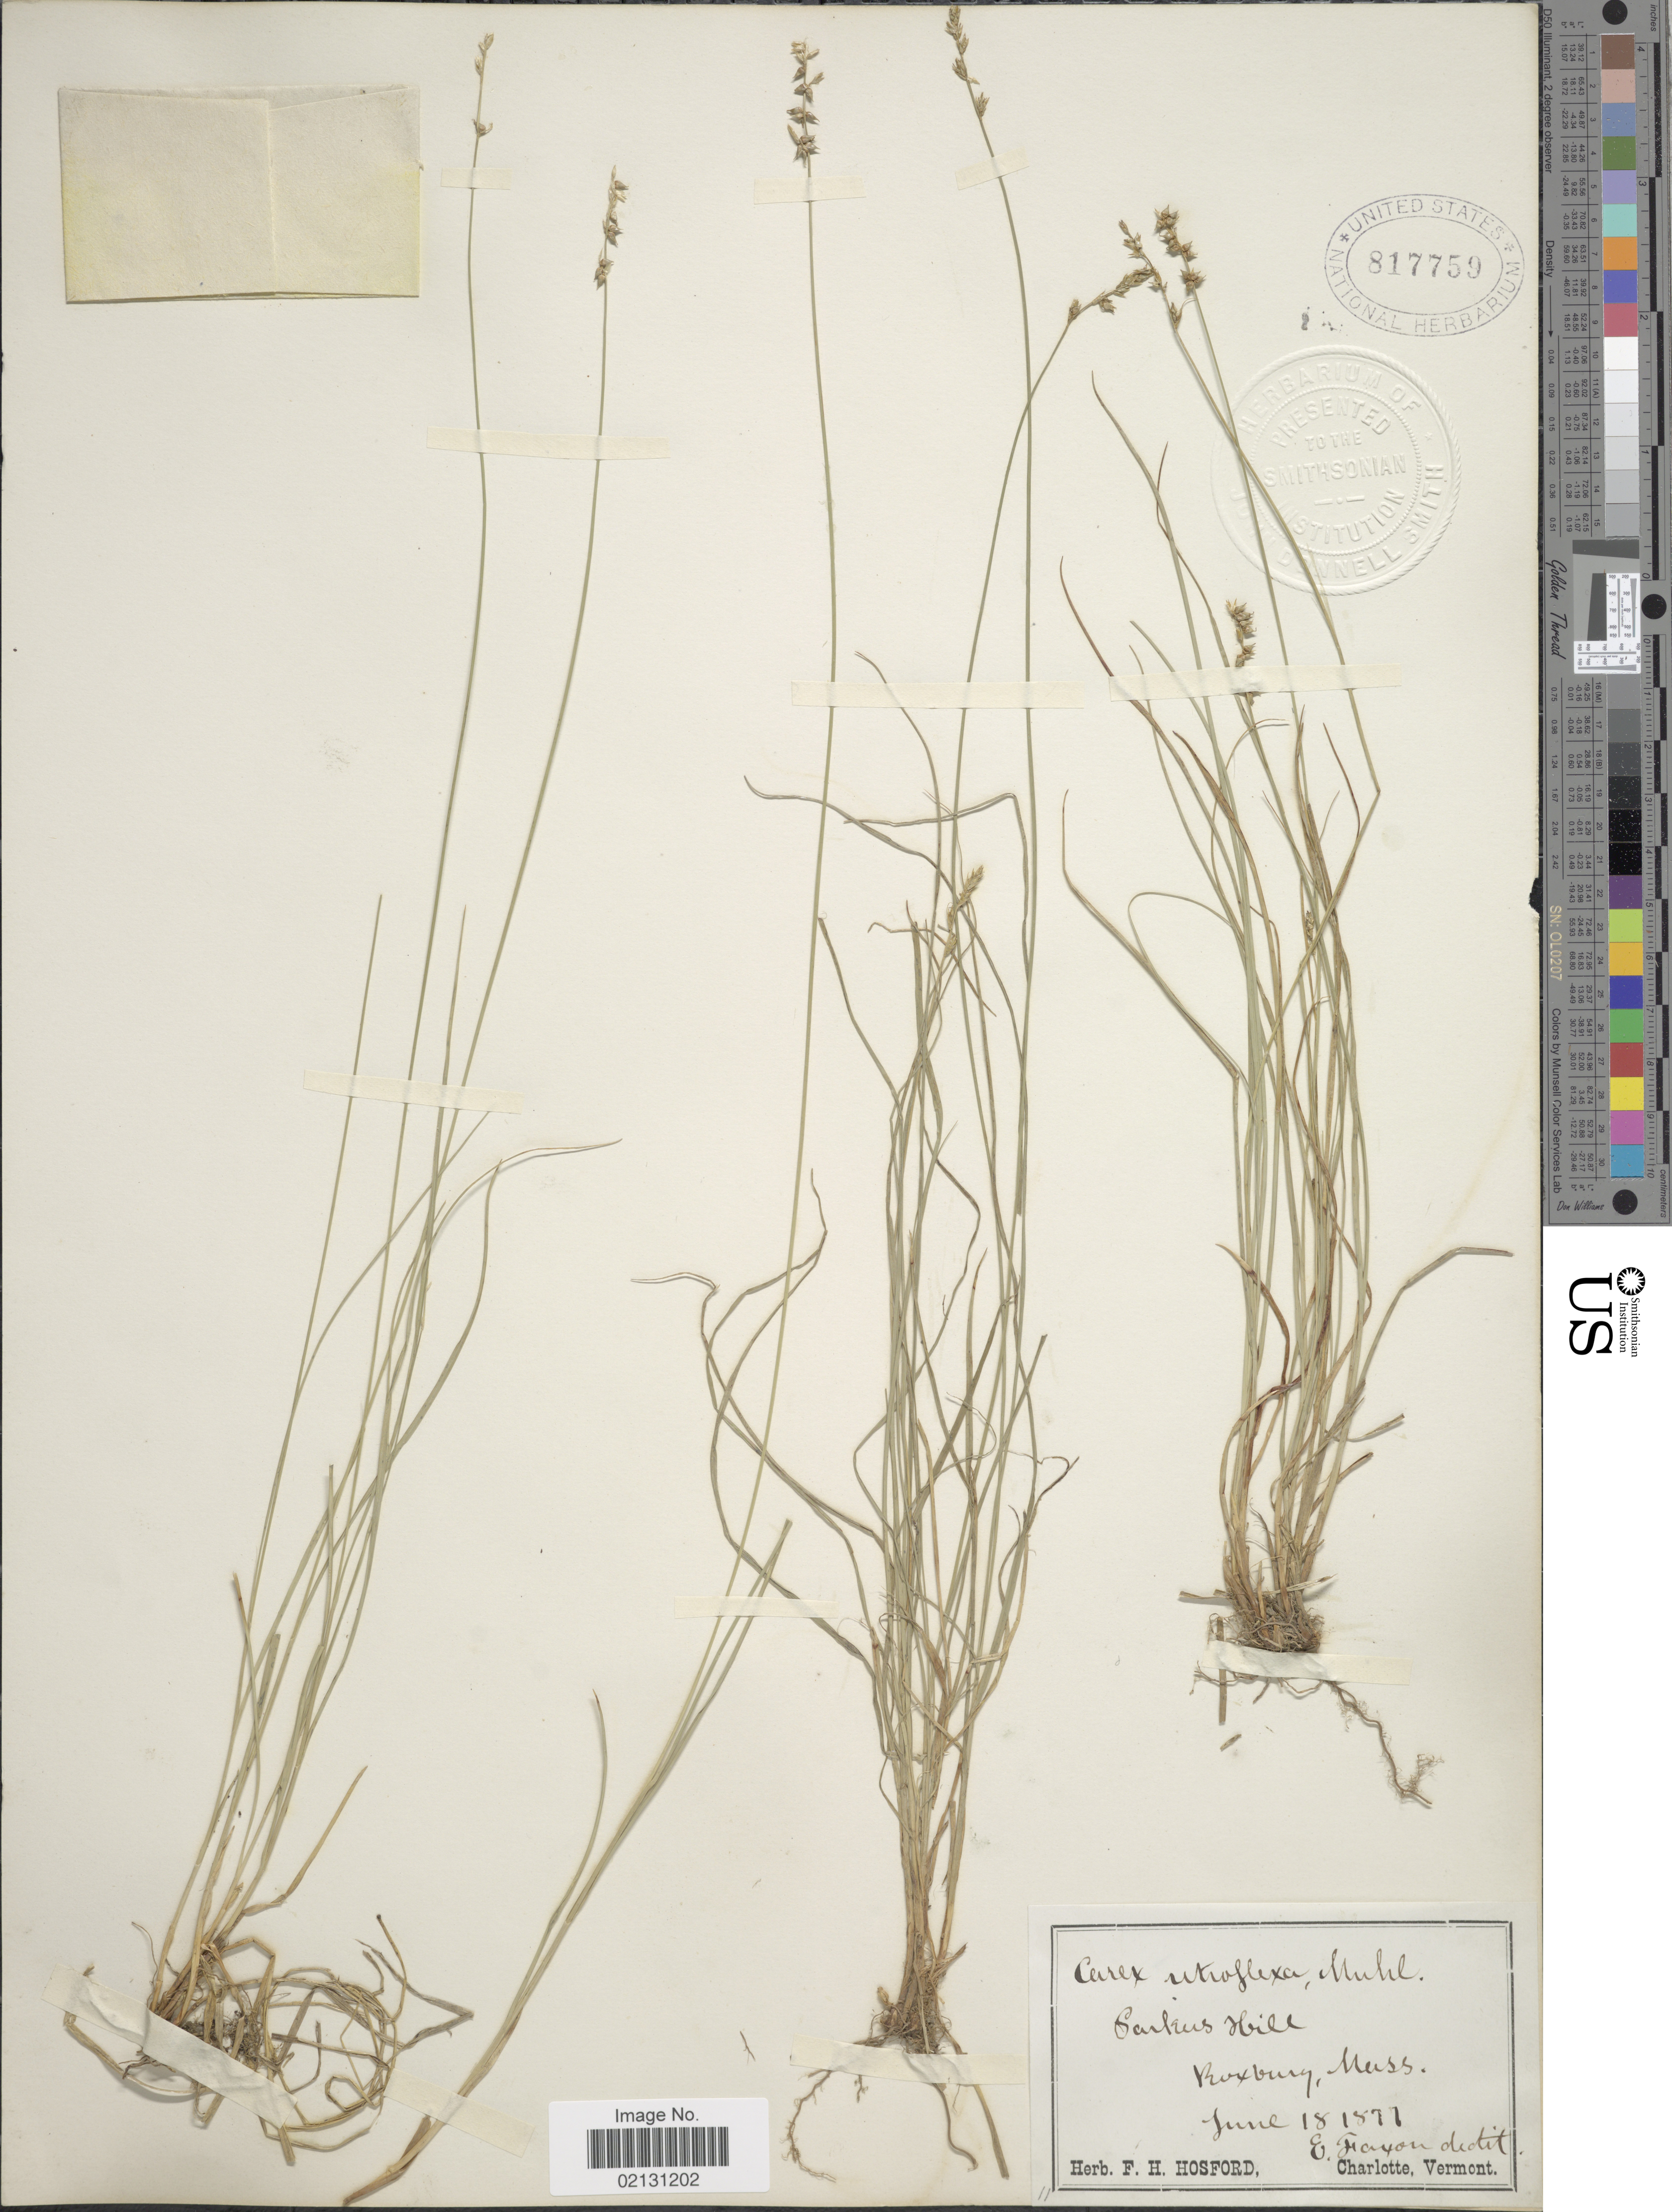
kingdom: Plantae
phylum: Tracheophyta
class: Liliopsida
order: Poales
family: Cyperaceae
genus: Carex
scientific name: Carex retroflexa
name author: Muhl. ex Willd.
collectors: ex herb. F. H. Hosford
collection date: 1877-06-18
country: United States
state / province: Massachusetts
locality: Parkus [interpreted] Hill, Roxbury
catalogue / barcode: US 817759